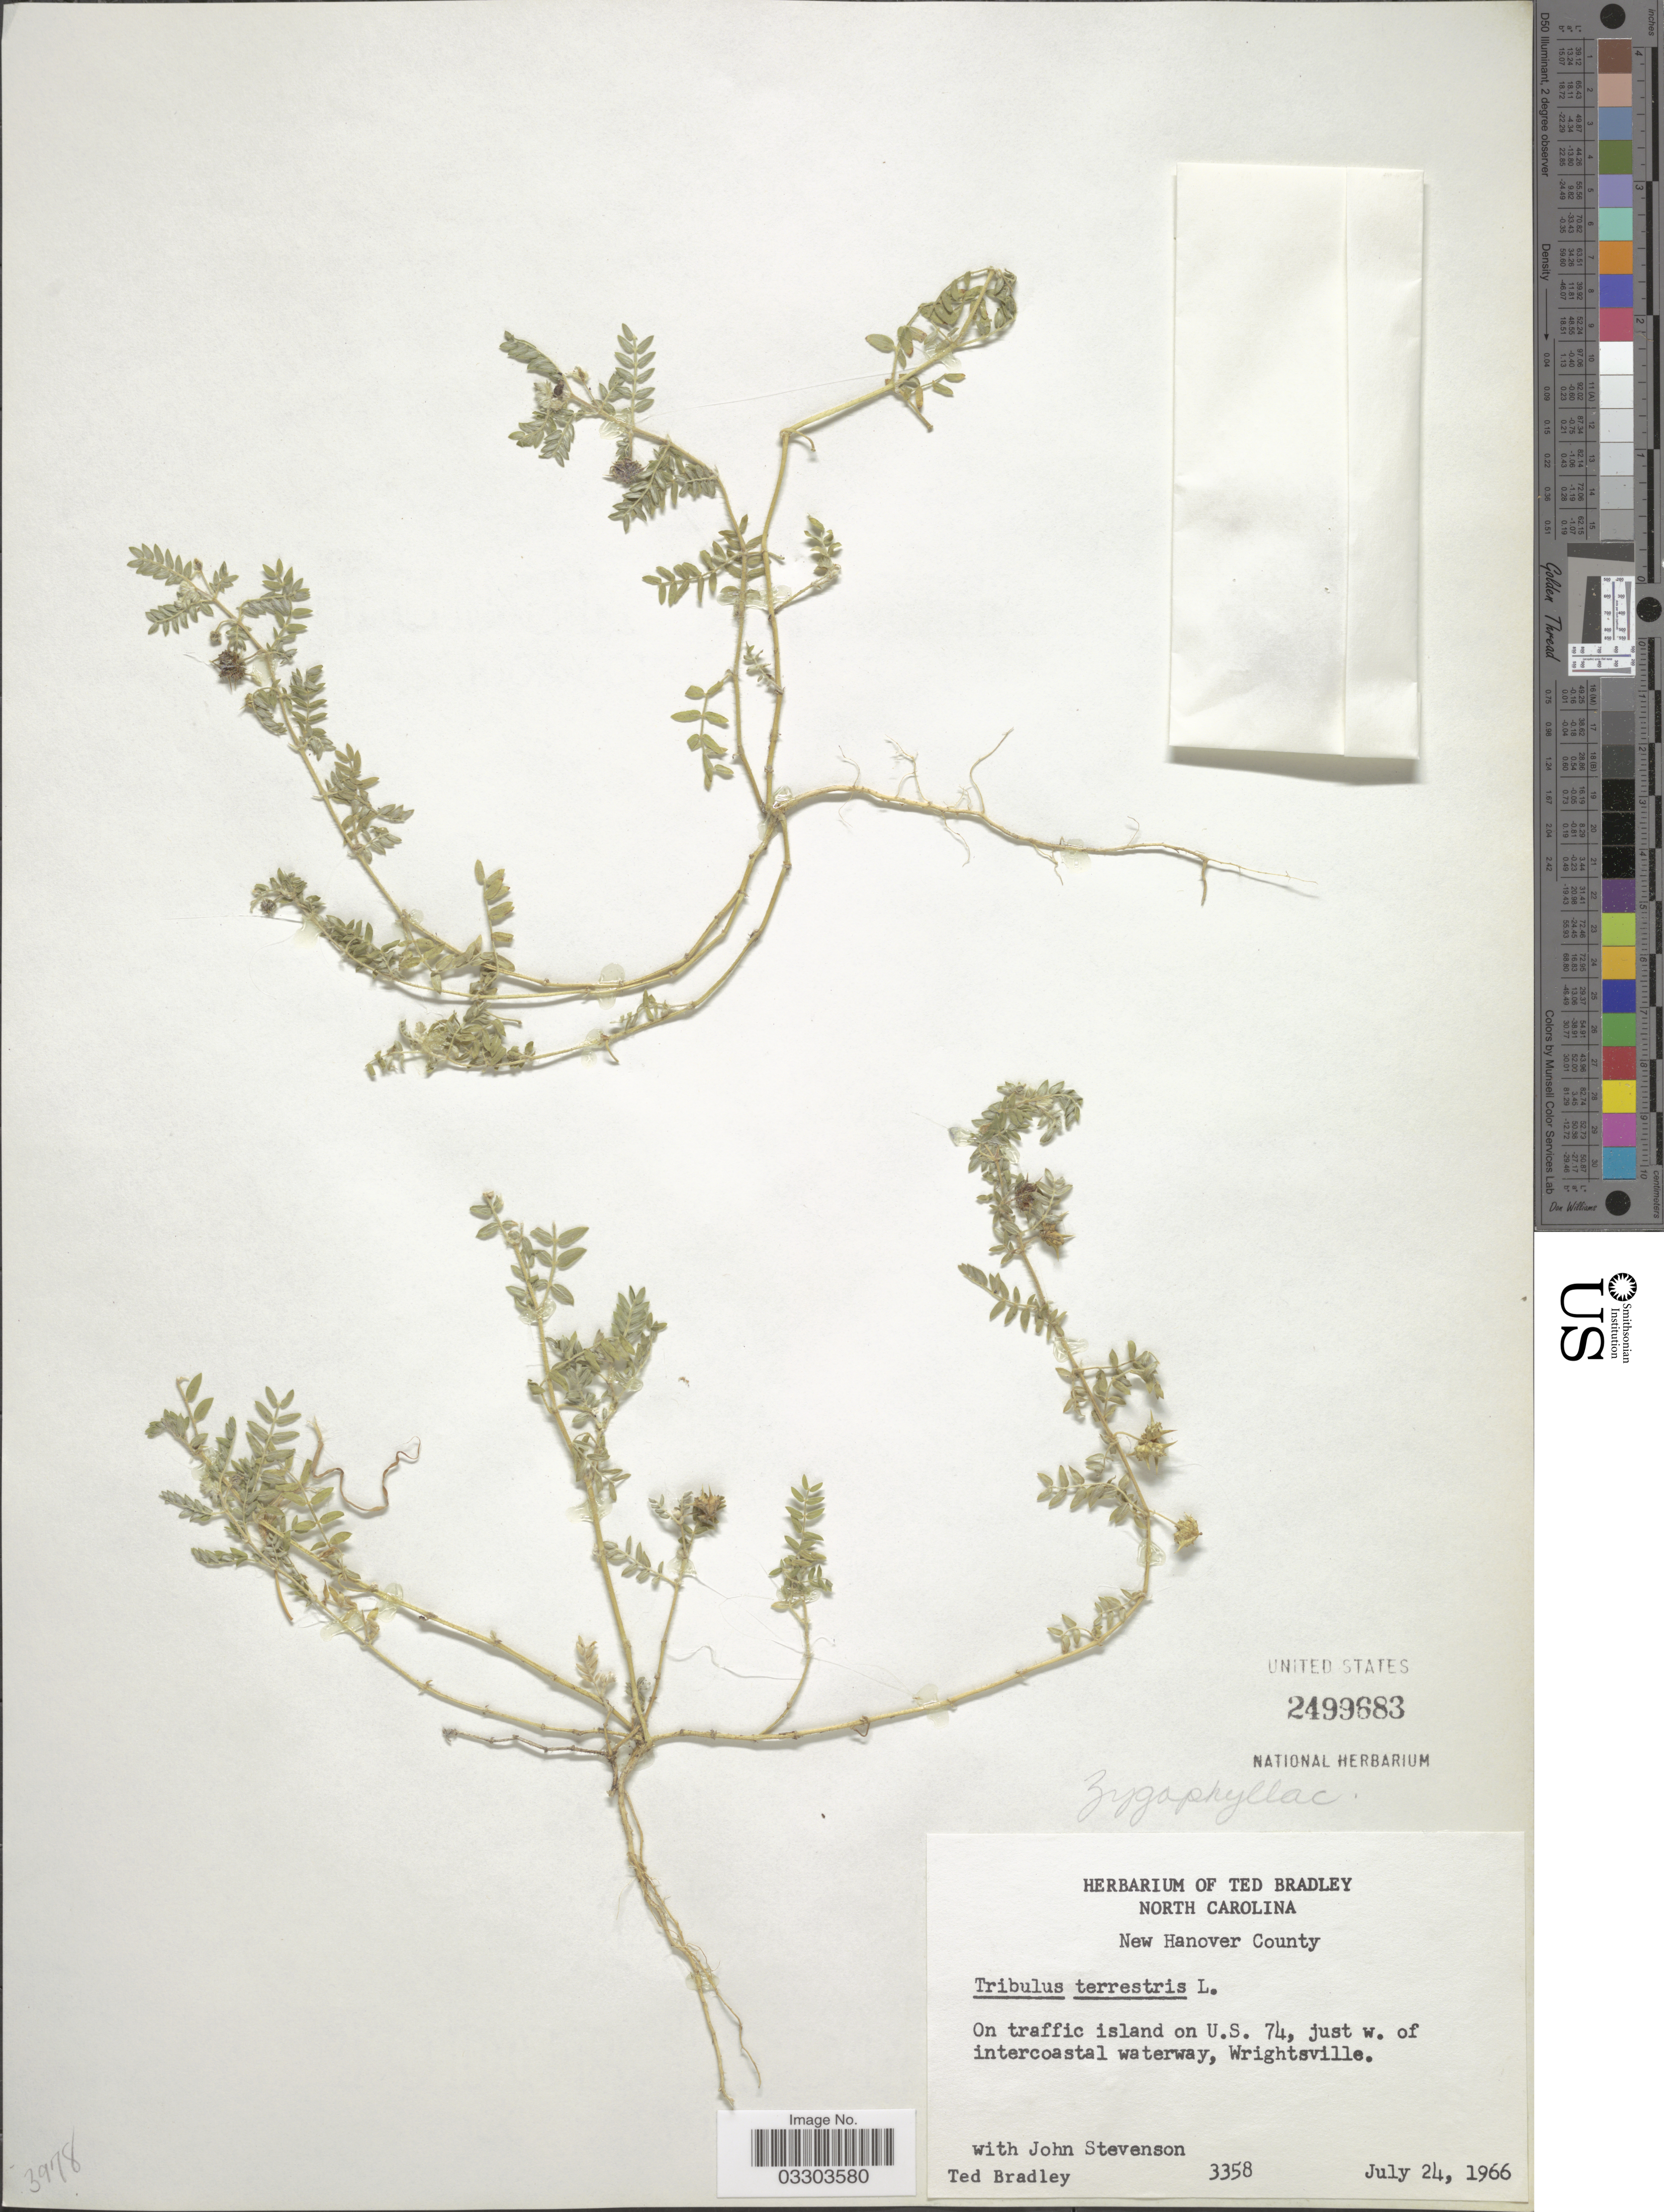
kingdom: Plantae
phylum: Tracheophyta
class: Magnoliopsida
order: Zygophyllales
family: Zygophyllaceae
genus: Tribulus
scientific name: Tribulus terrestris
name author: L.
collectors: T. Bradley & J. Stevenson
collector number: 3358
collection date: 1966-07-24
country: United States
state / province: North Carolina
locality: New Hanover County. On traffic island on U. S. 74, just w. of intercoastal waterway, Wrightsville.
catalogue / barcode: US 2499683